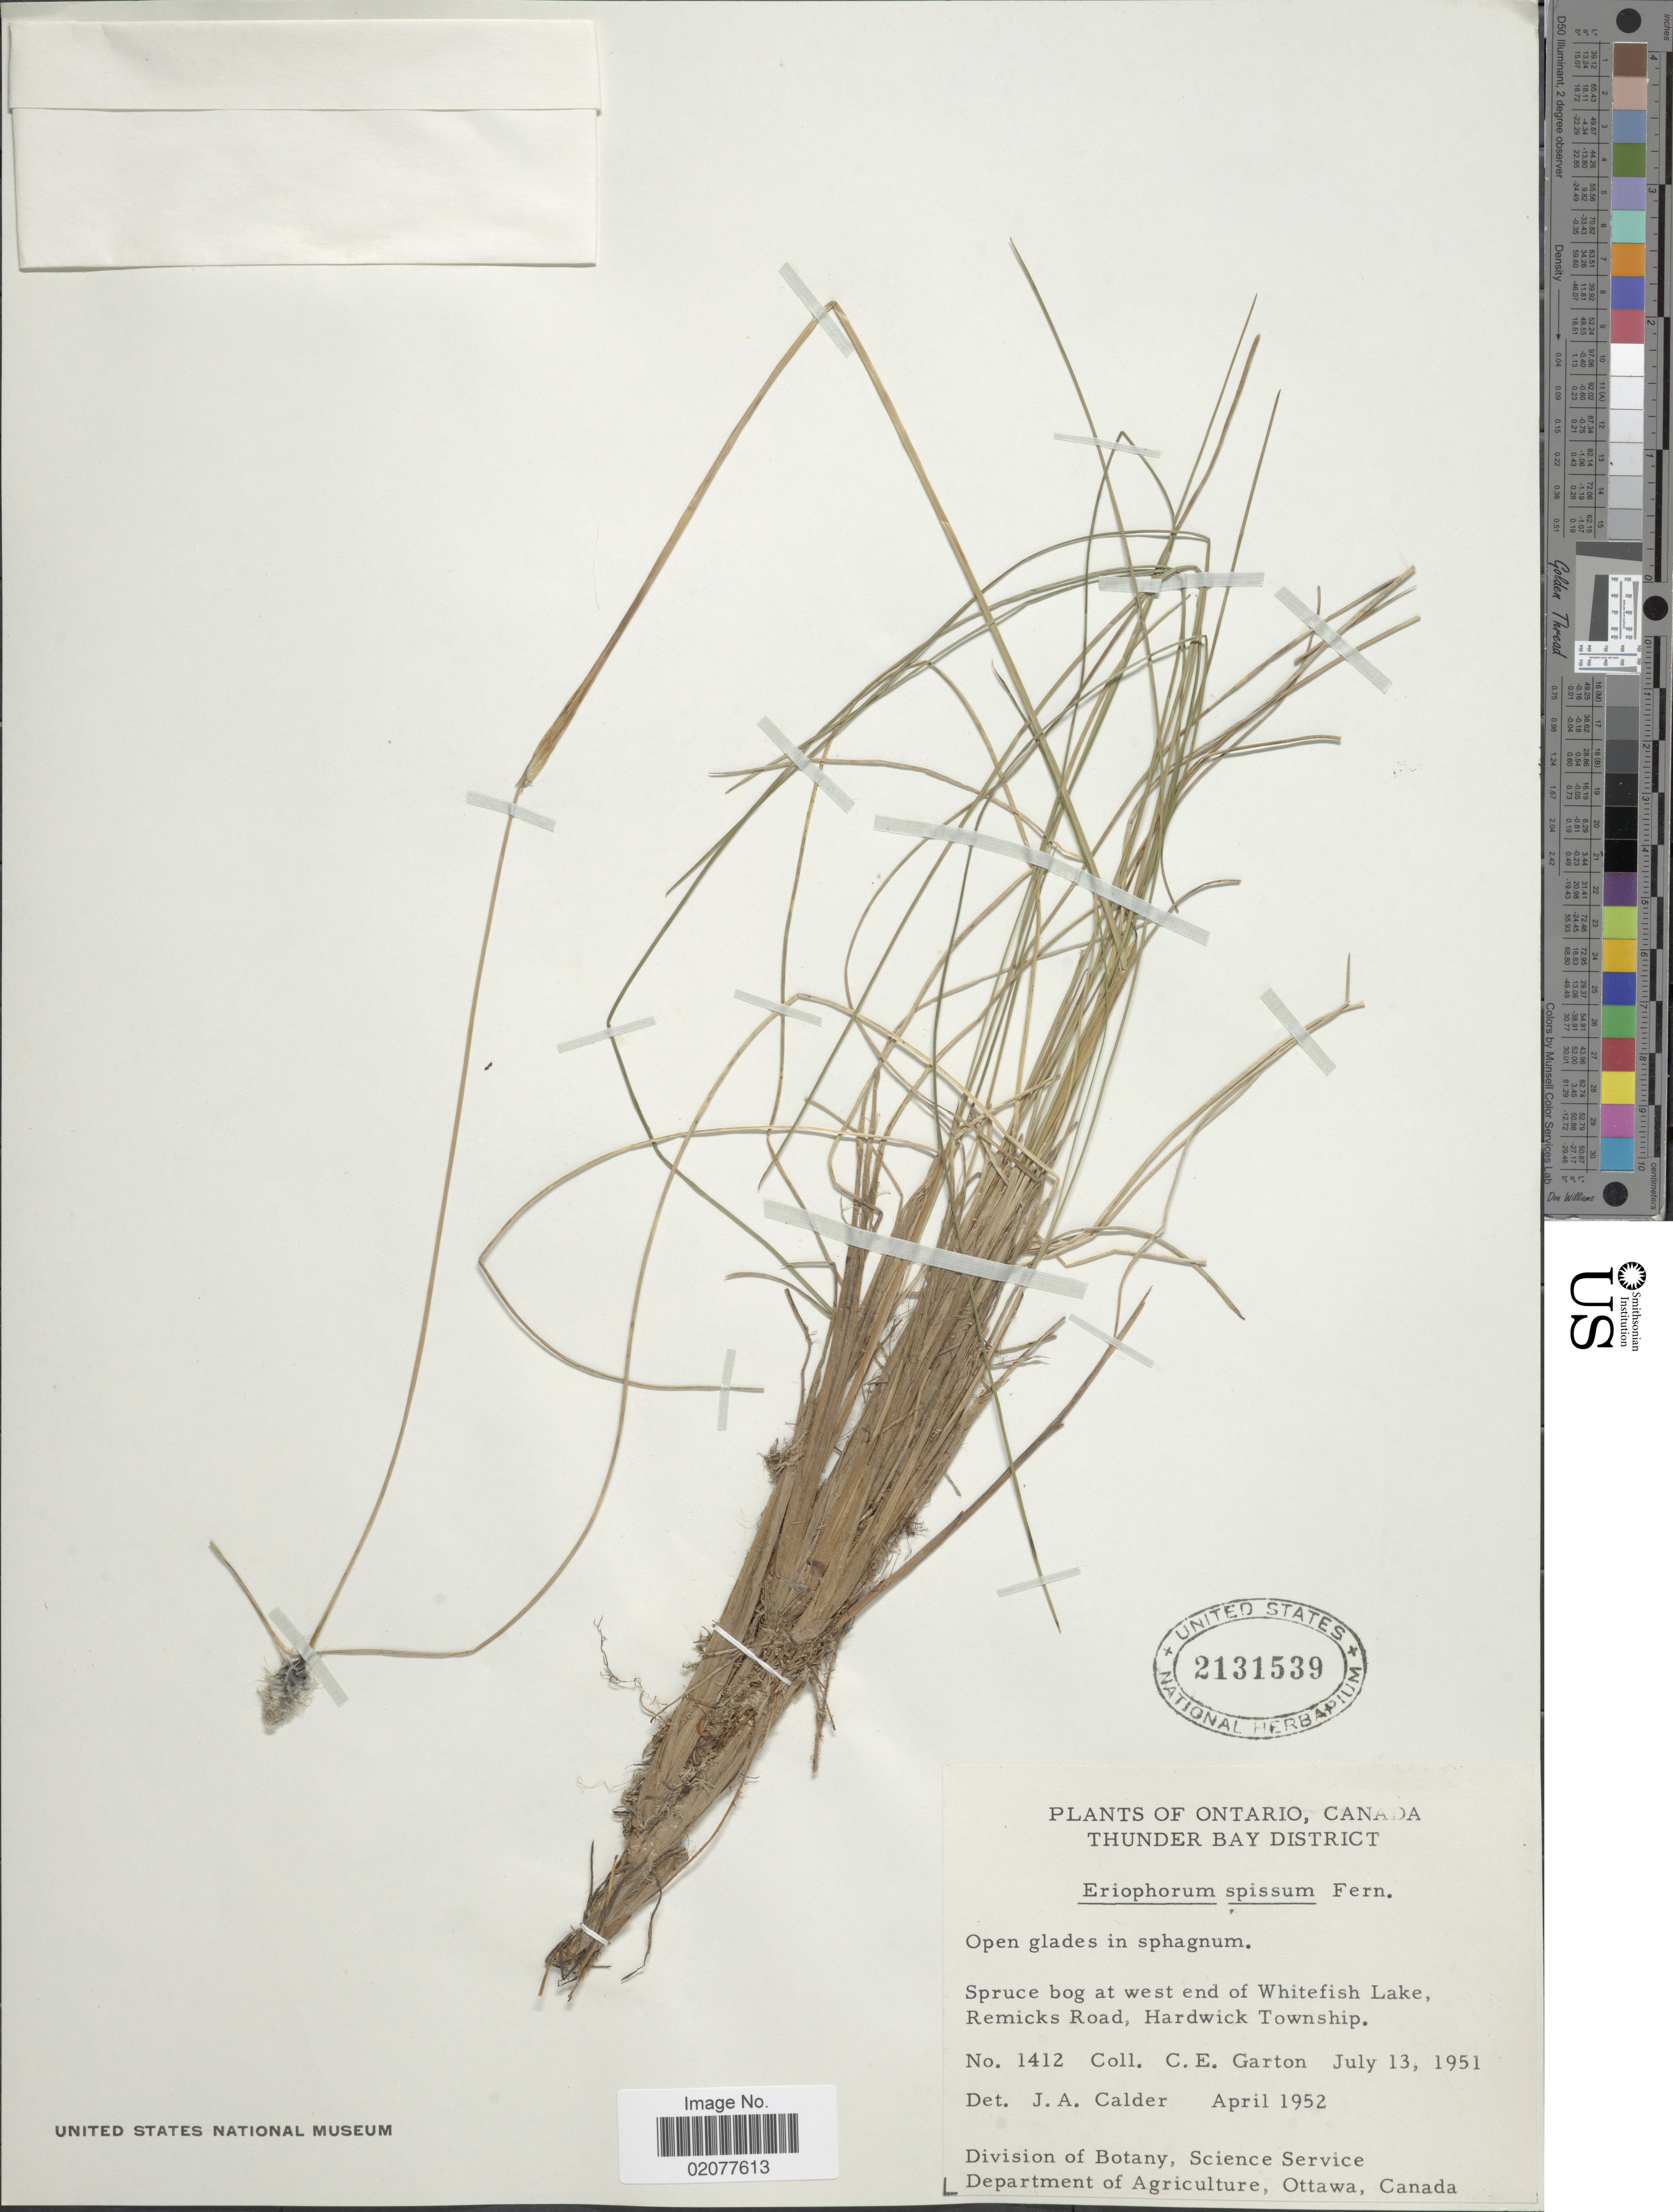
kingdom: Plantae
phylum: Tracheophyta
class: Liliopsida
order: Poales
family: Cyperaceae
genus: Eriophorum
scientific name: Eriophorum spissum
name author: Fernald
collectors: J. A. Calder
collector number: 1412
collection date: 1952-04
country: Canada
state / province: Ontario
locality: Spruce bog at west end of whitefish Lake Remicks Road, Hardwick Township. Ontario, Canada, Thunder Bay District.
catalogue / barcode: US 2131539